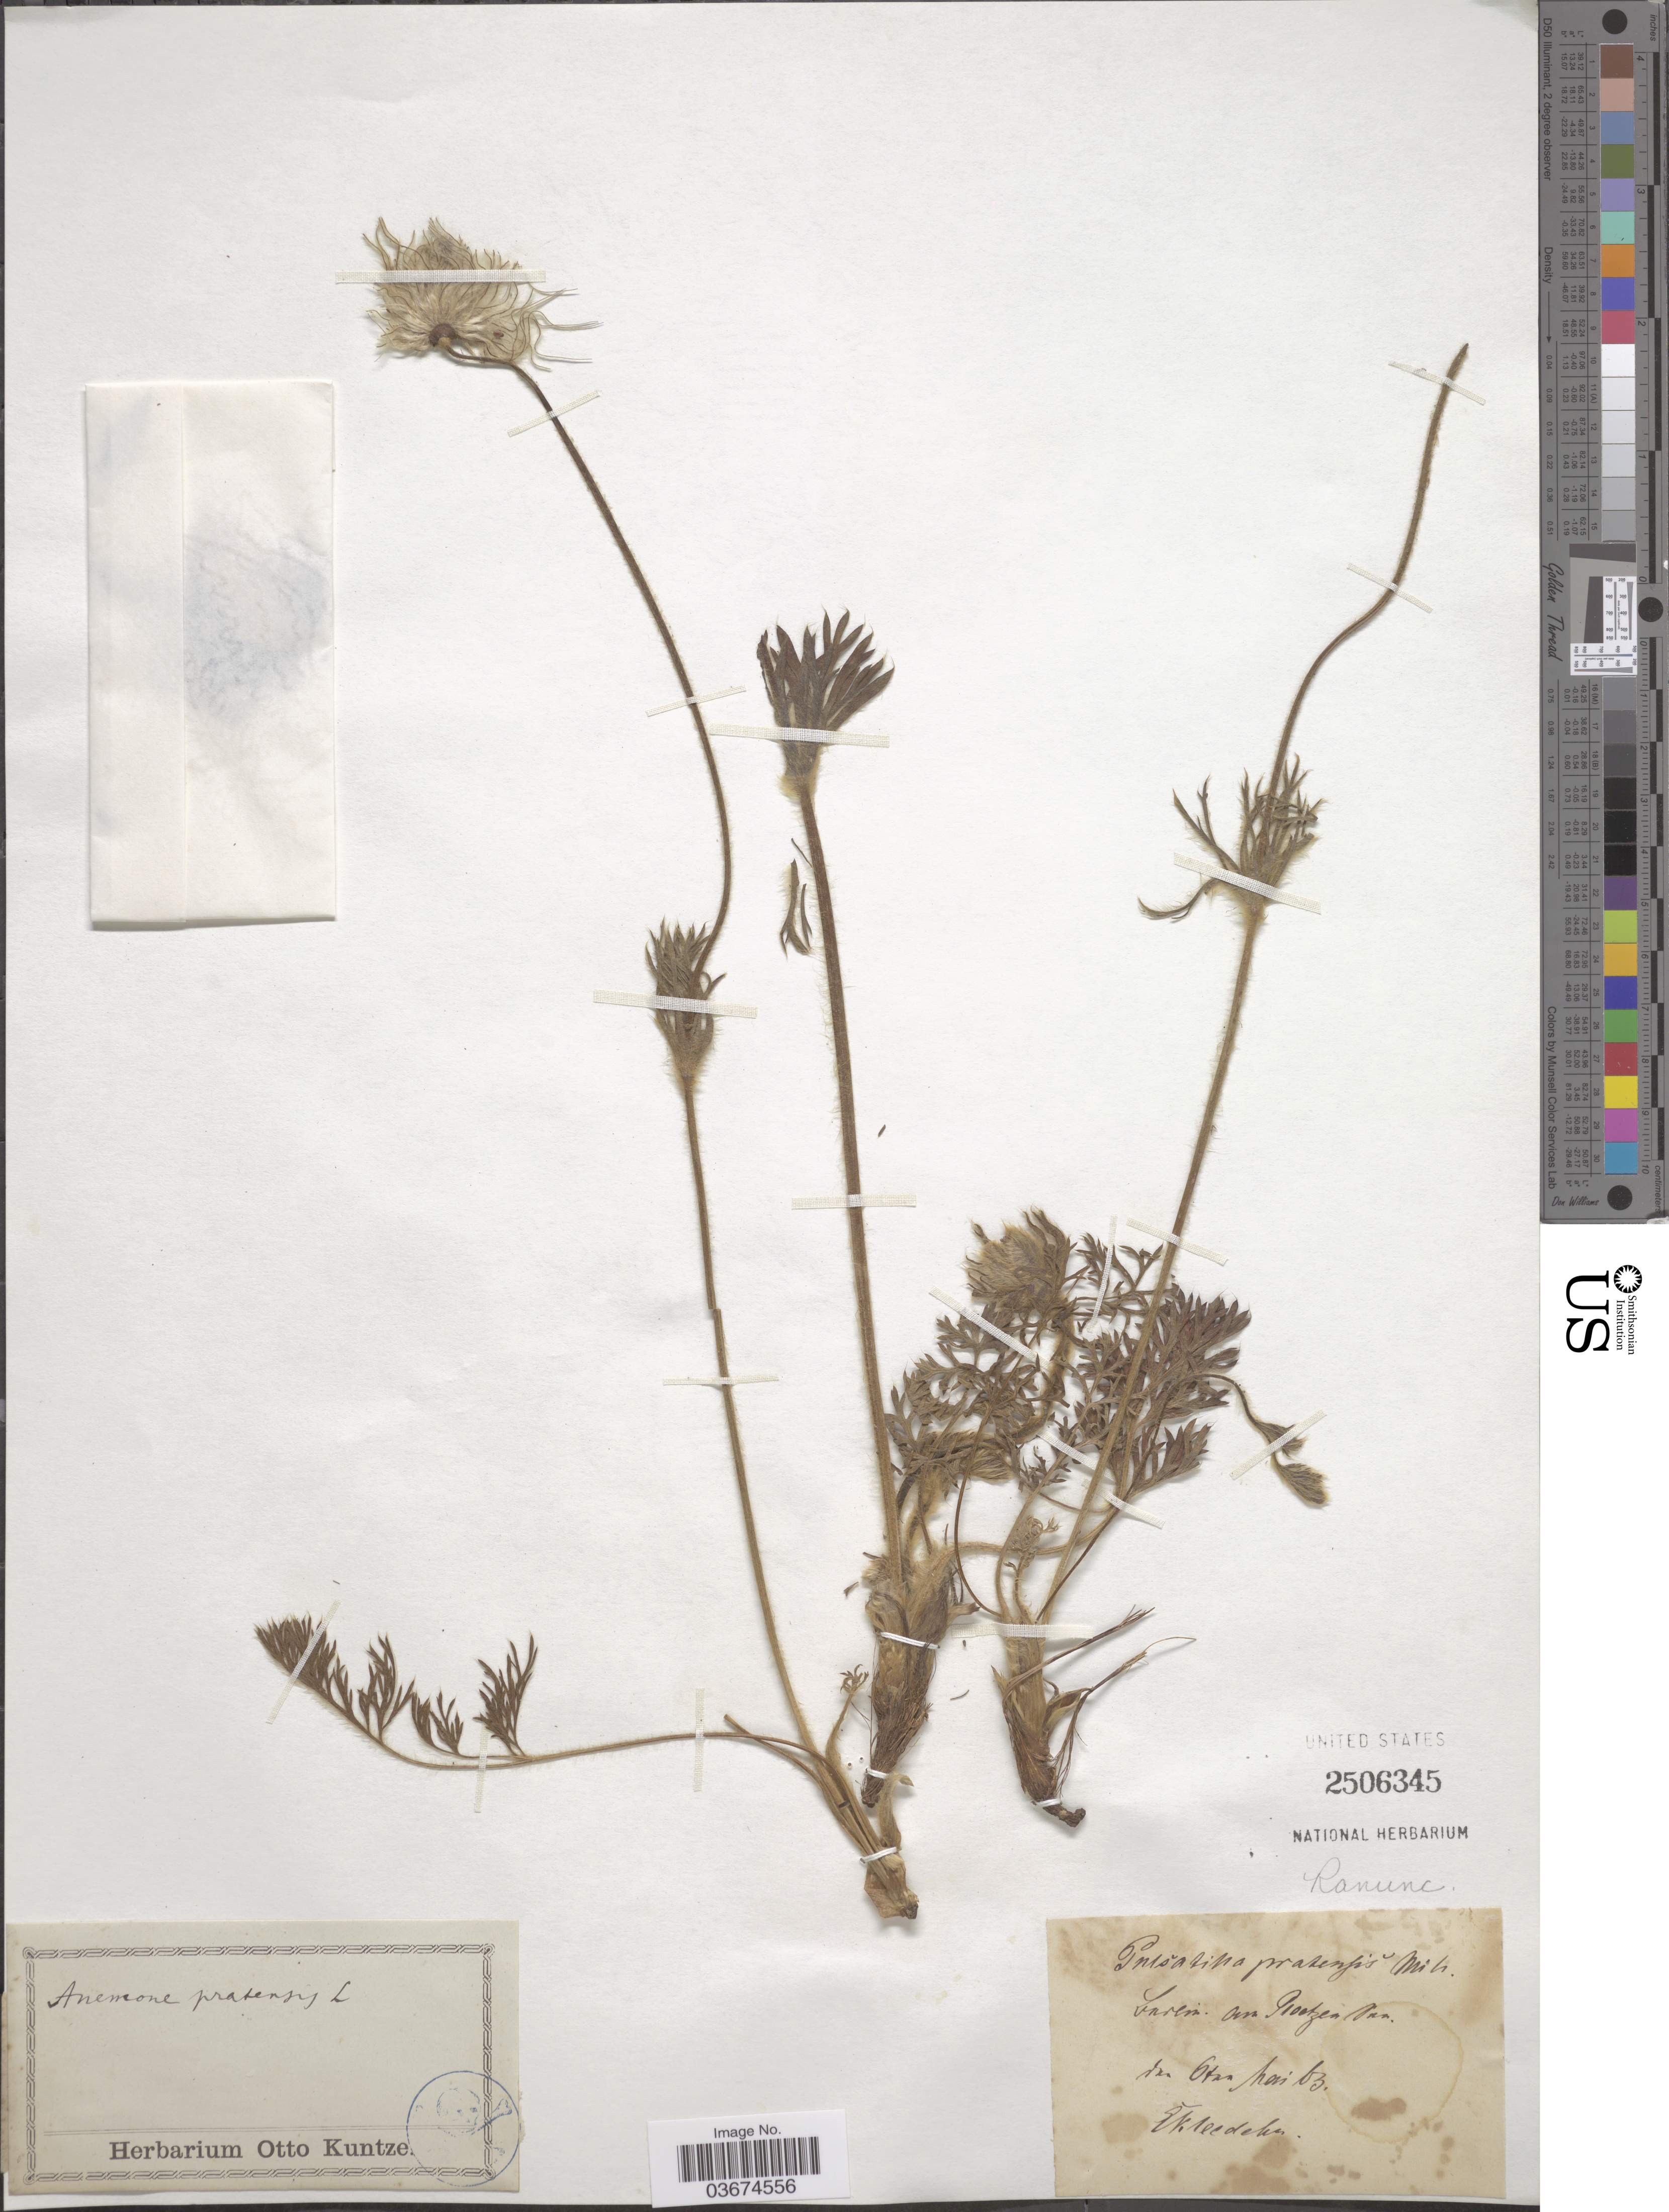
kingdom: Plantae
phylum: Tracheophyta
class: Magnoliopsida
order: Ranunculales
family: Ranunculaceae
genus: Pulsatilla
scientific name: Pulsatilla pratensis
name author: (L.) Mill.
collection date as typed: Transcribed d/m/y: /5/63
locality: Larein. Am Proctzen Ann. [interpreted]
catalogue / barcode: US 2506345